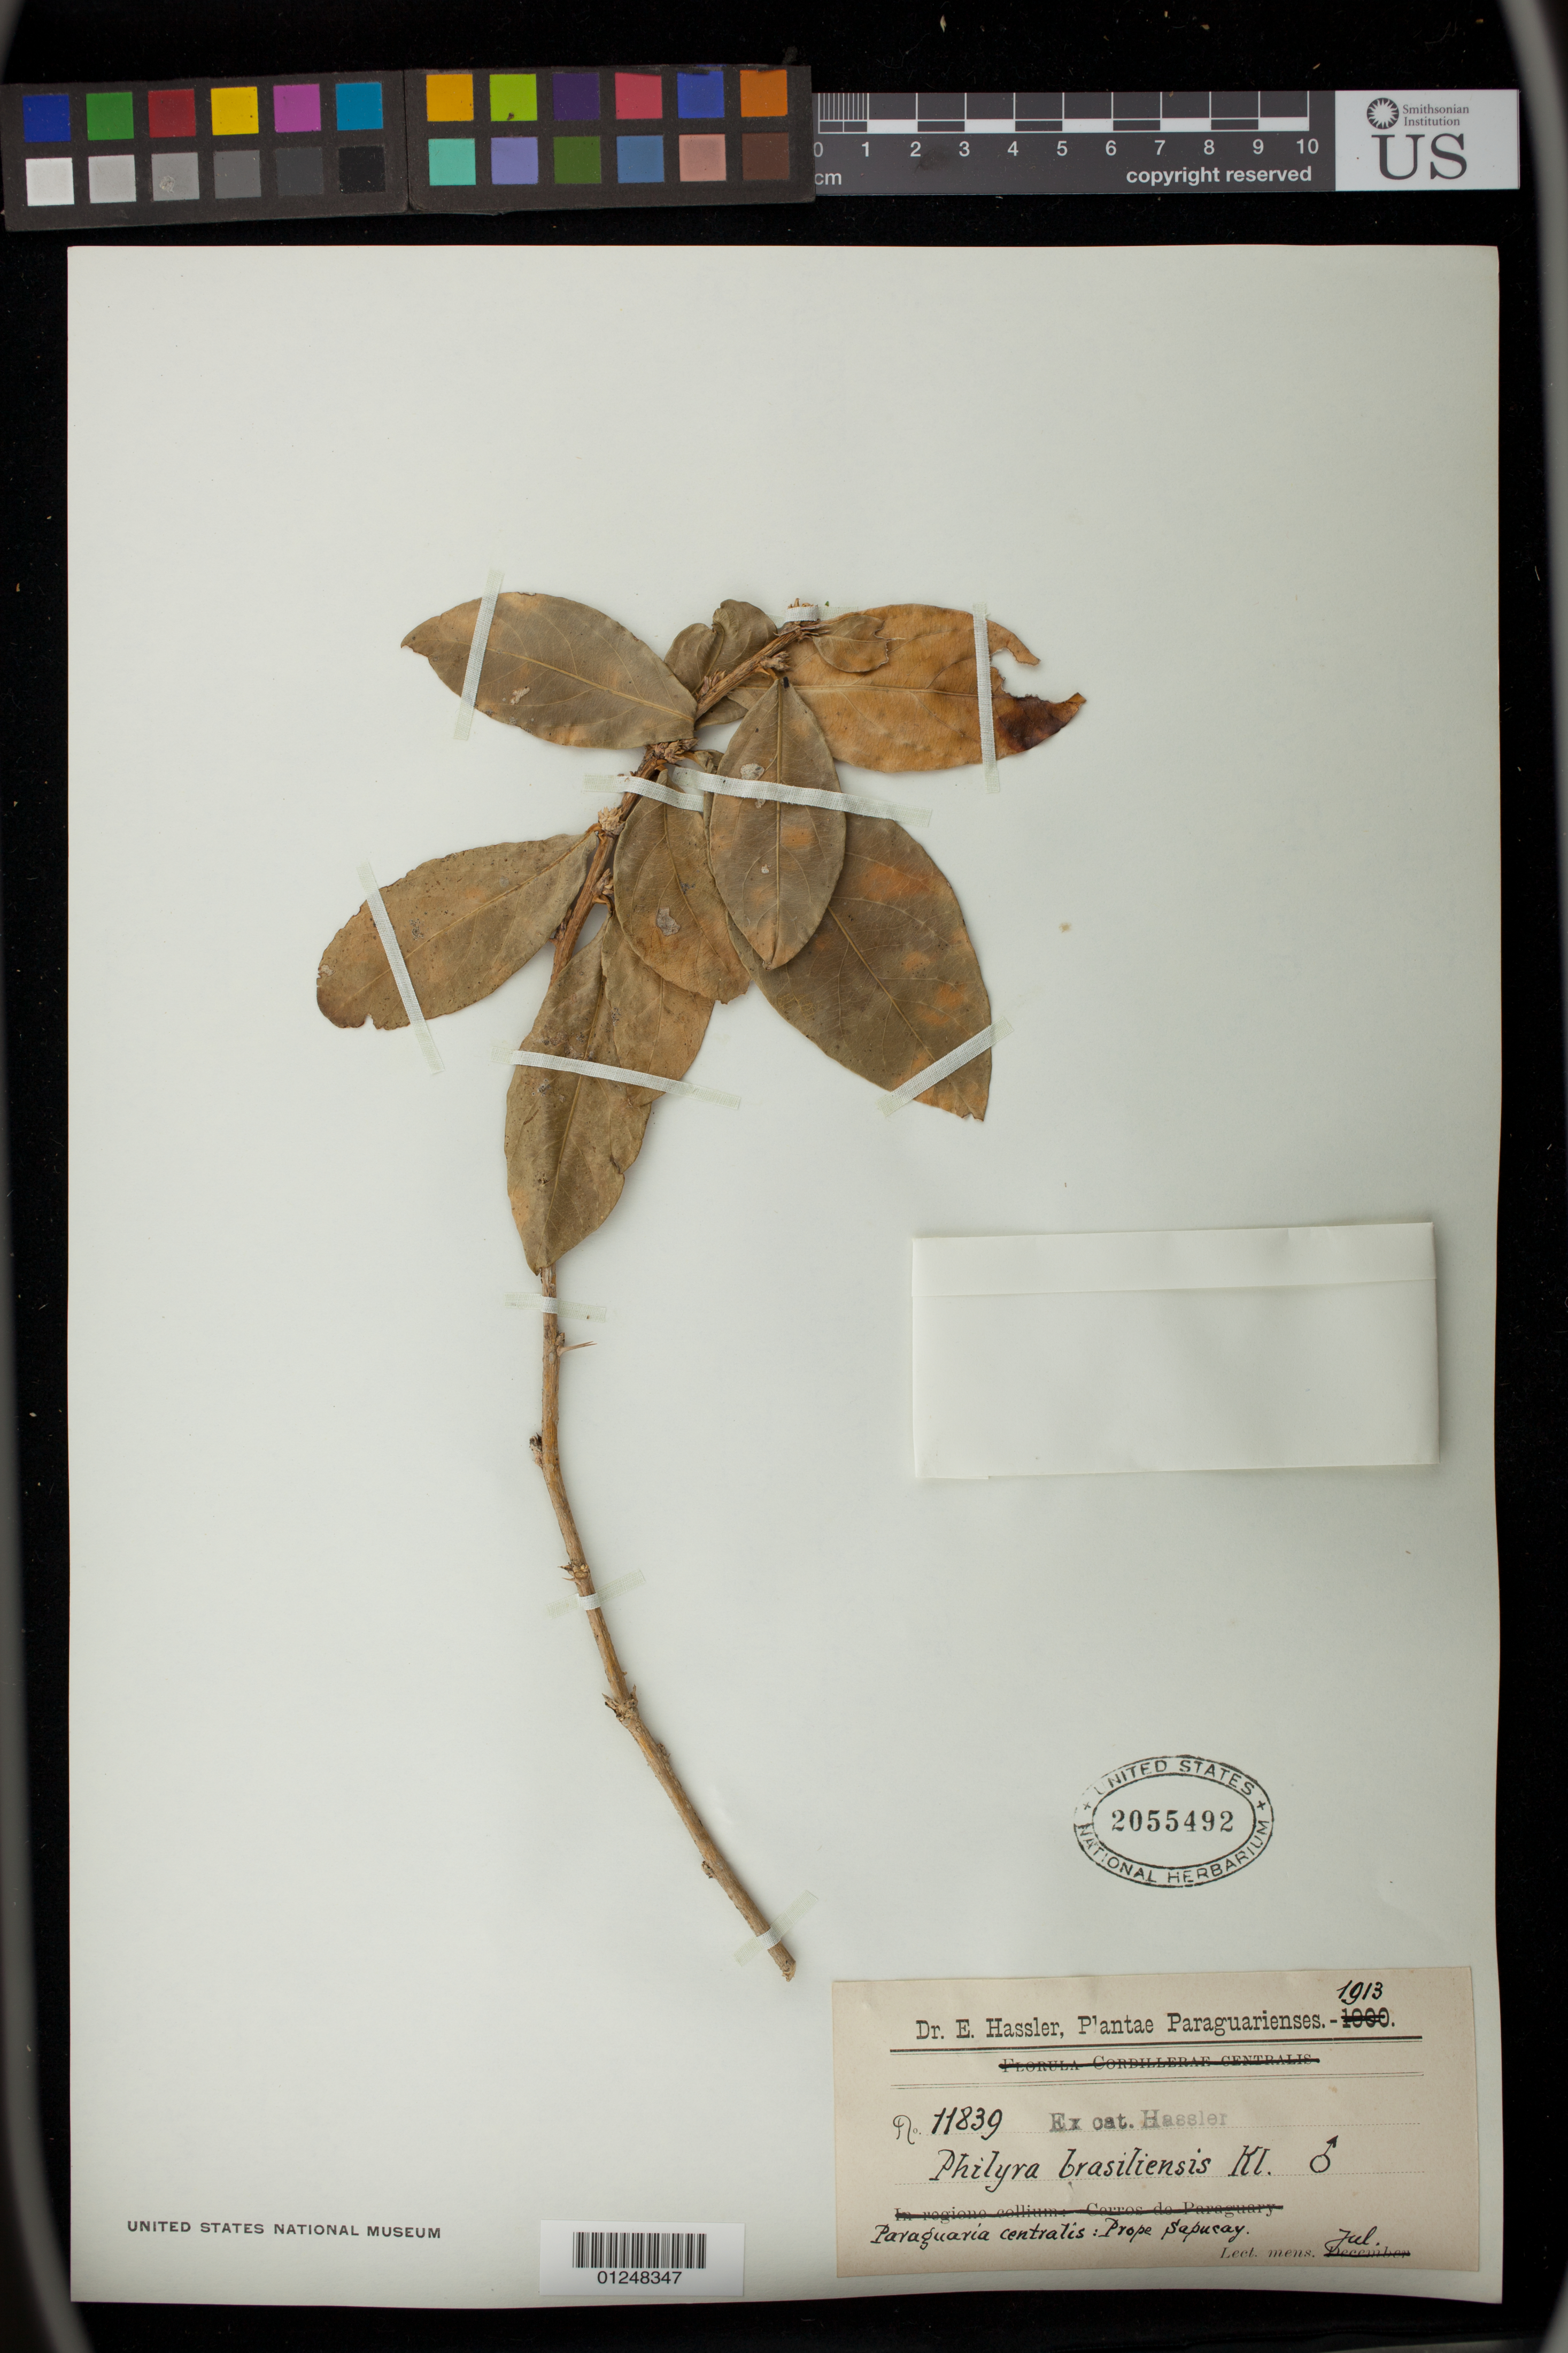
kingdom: Plantae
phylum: Tracheophyta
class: Magnoliopsida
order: Malpighiales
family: Euphorbiaceae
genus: Philyra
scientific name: Philyra brasiliensis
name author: Klotzsch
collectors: E. Hassler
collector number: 11839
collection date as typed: Jul 1913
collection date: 1913-07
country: Paraguay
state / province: Central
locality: Prope Sapucay.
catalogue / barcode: US 2055492